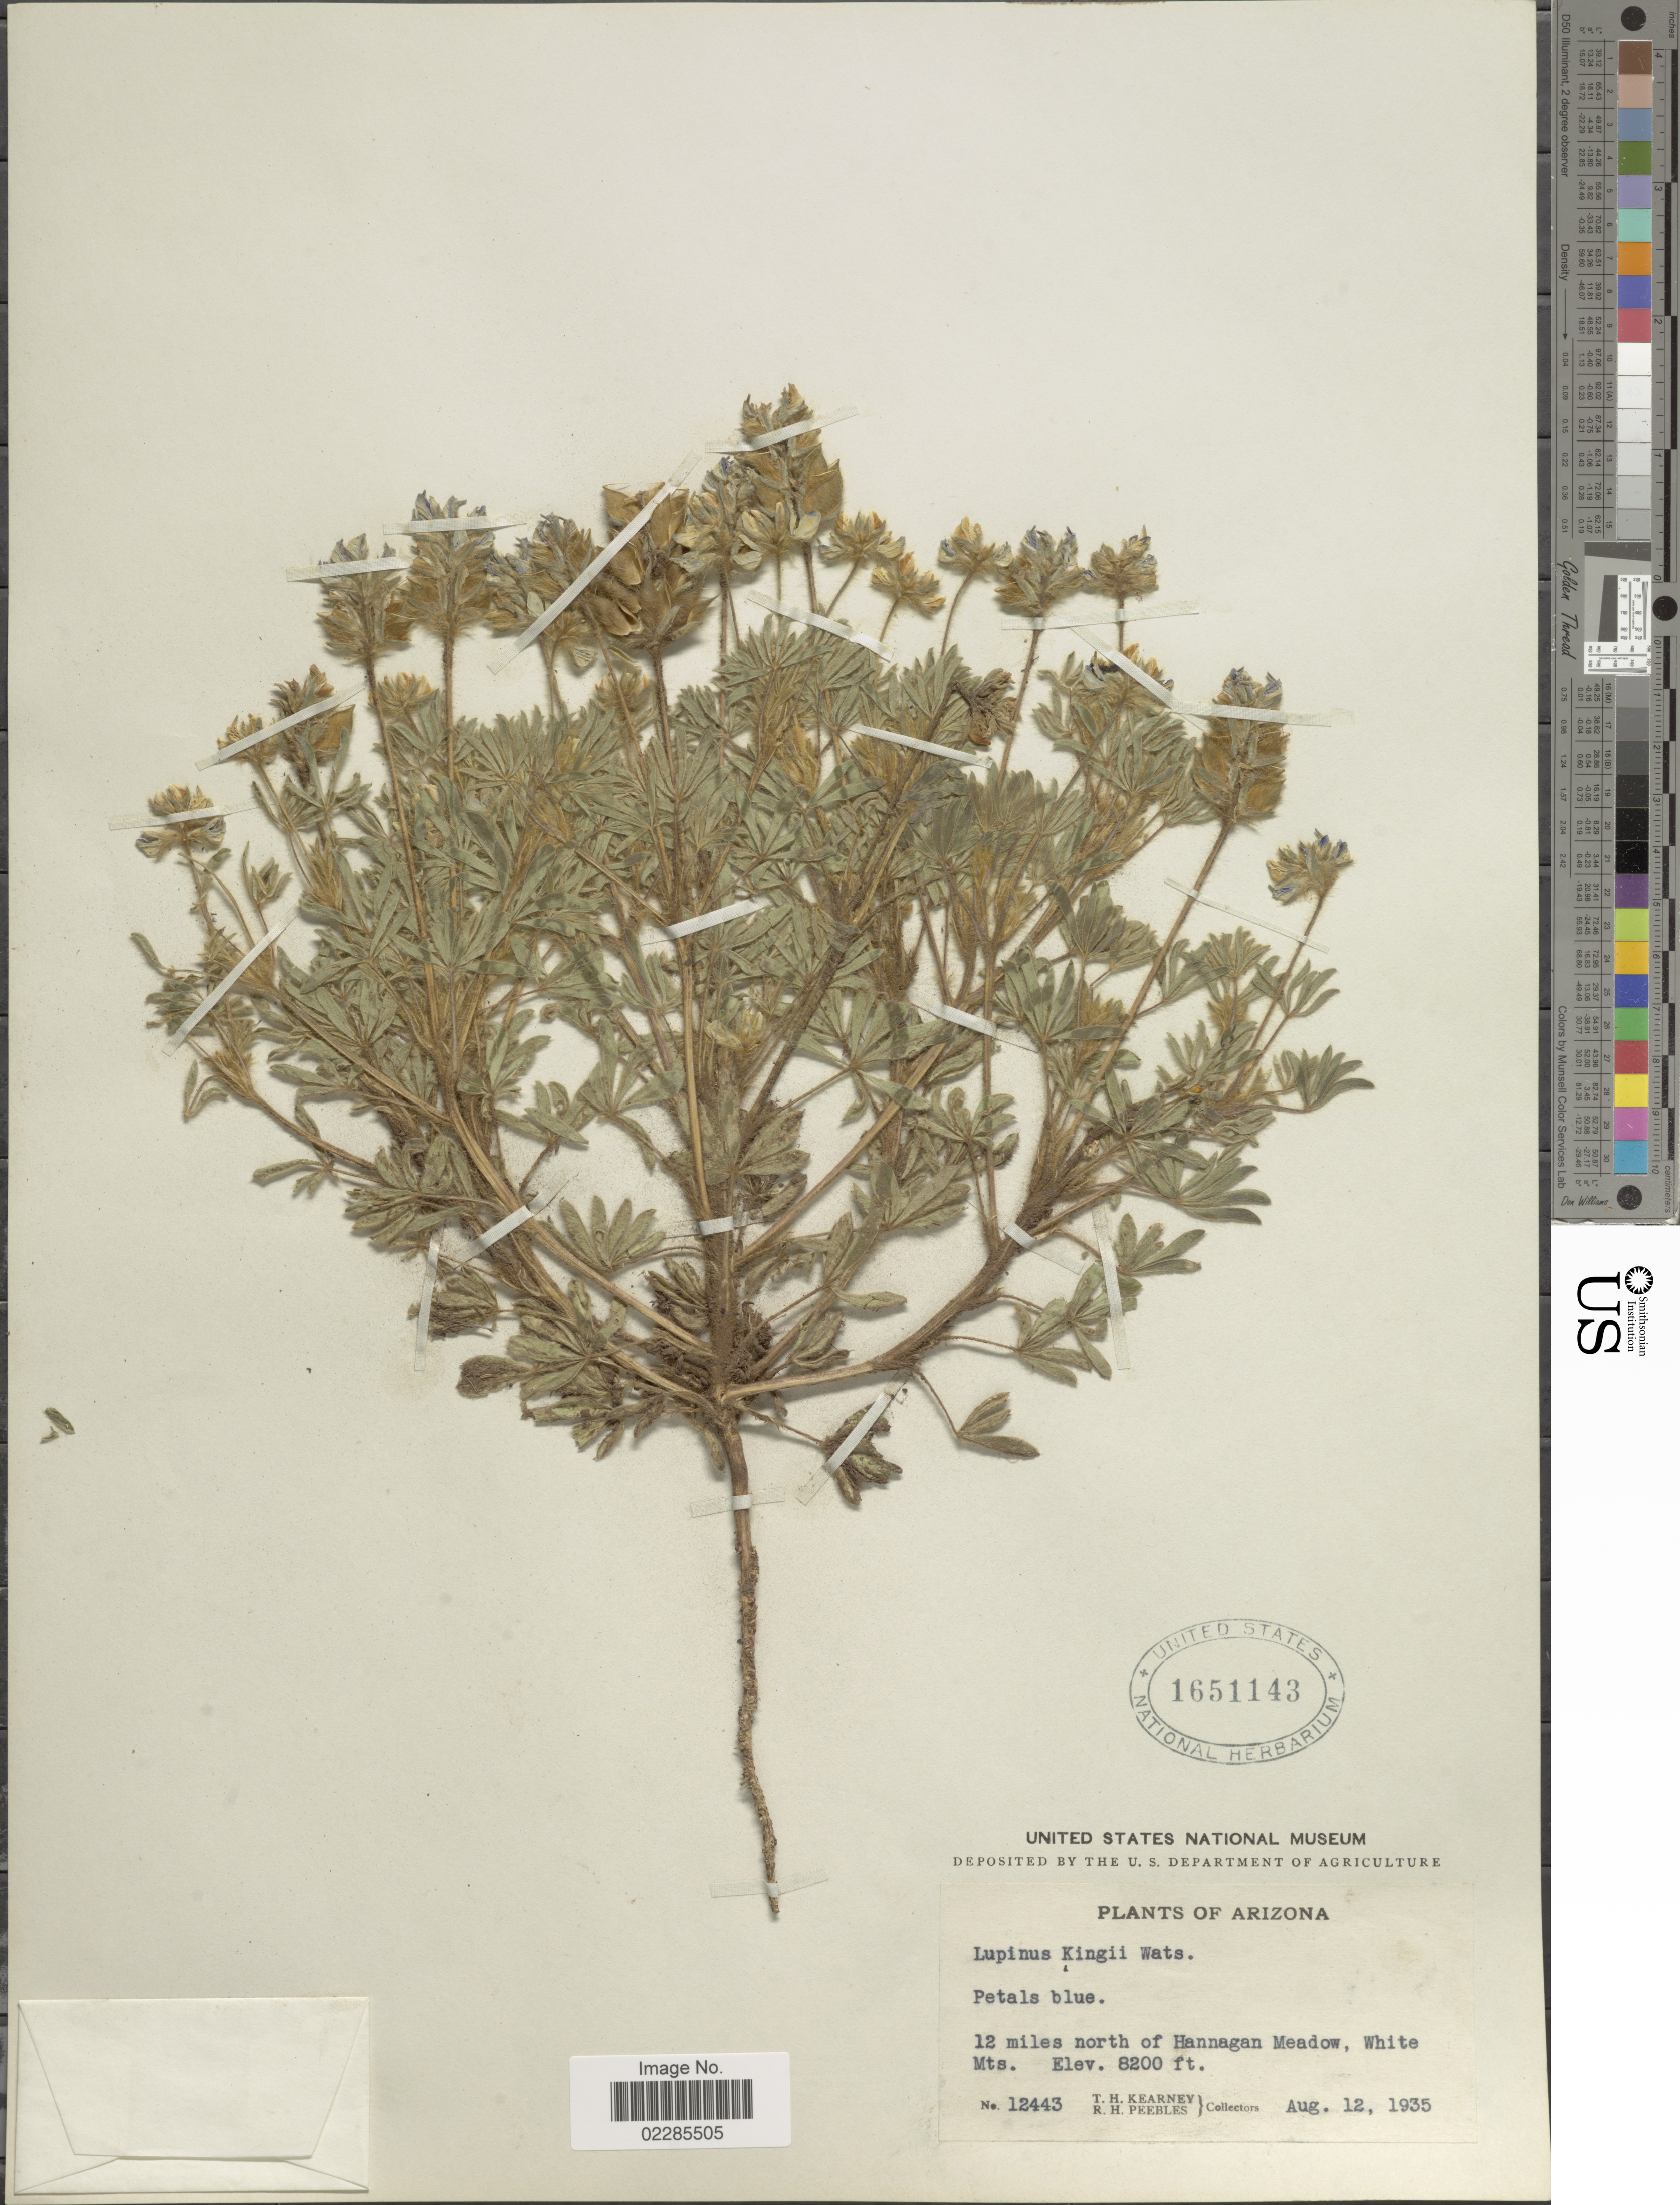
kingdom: Plantae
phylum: Tracheophyta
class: Magnoliopsida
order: Fabales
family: Fabaceae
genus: Lupinus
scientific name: Lupinus kingii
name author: S. Watson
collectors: T. H. Kearney & R. H. Peebles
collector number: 12443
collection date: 1935-08-12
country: United States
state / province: Arizona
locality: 12 miles north of Hannagan Meadow, White Mts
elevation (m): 2499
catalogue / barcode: US 1651143